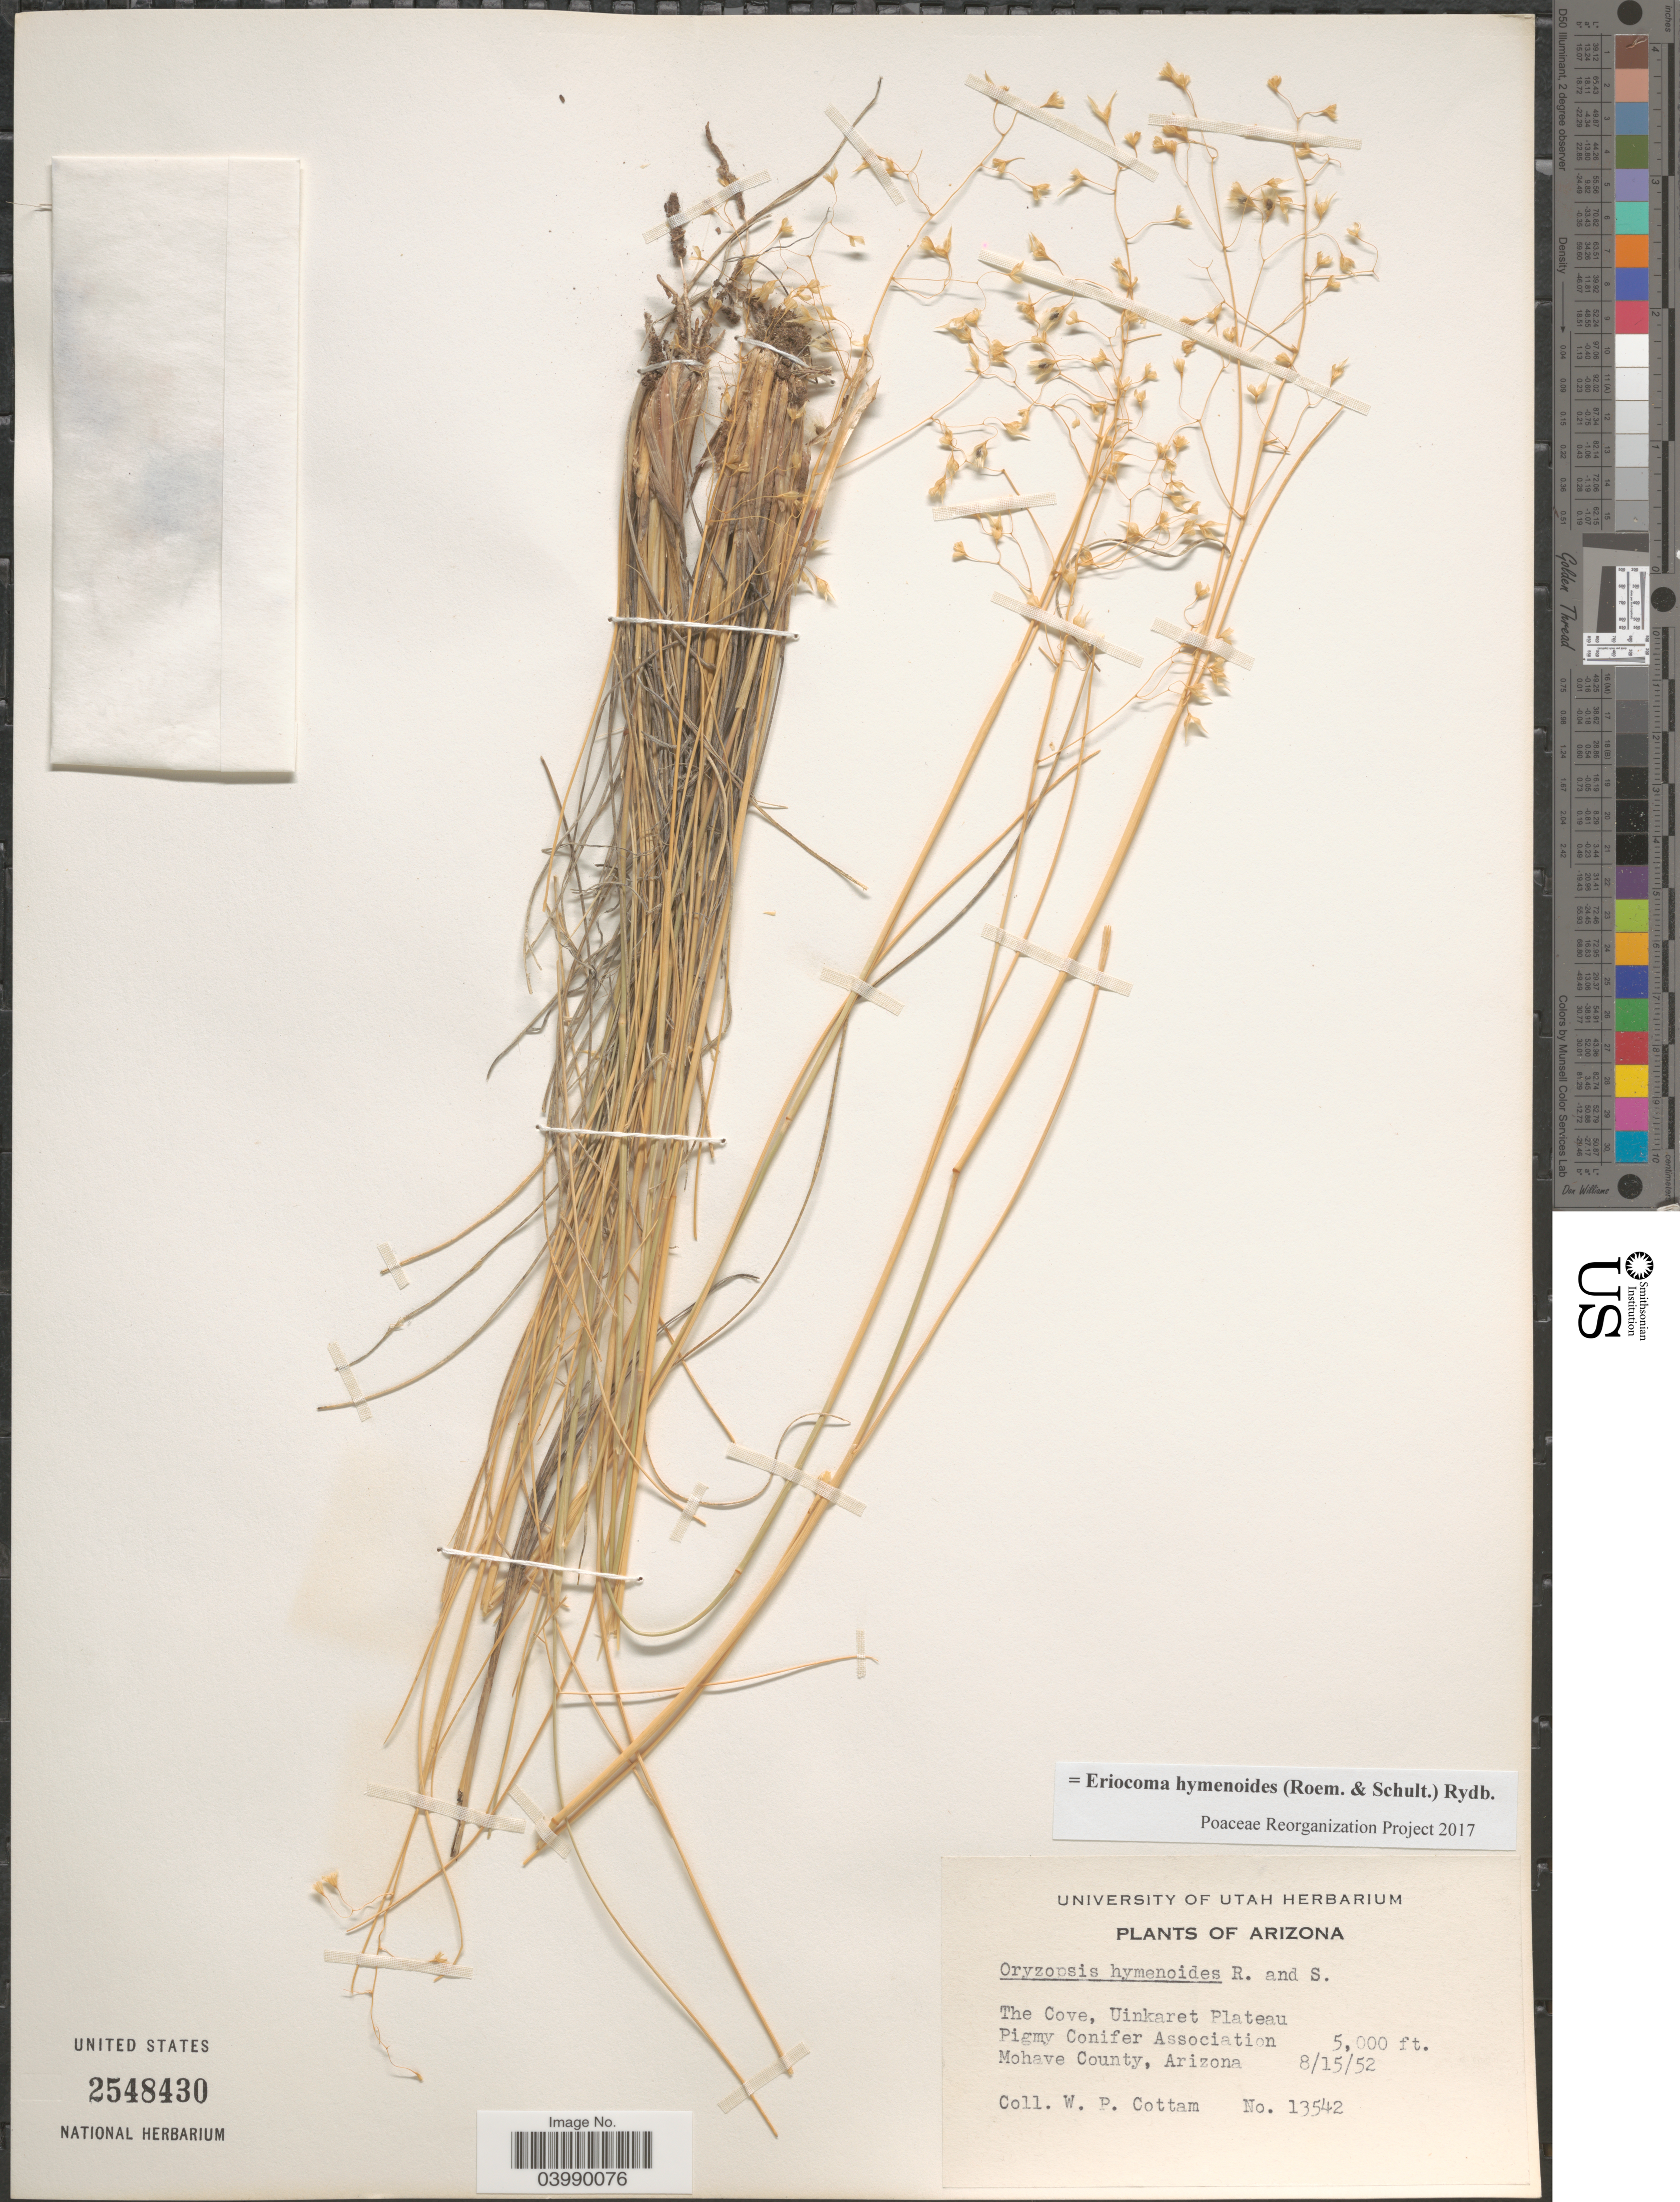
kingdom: Plantae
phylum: Tracheophyta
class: Liliopsida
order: Poales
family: Poaceae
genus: Eriocoma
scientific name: Eriocoma hymenoides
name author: (Roem. & Schult.) Rydb.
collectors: W. Cottam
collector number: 13542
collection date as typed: Transcribed d/m/y: 15/8/52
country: United States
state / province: Arizona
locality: The Cove, Uinkaret Plateau. Pigmy Conifer Association. Mohave County.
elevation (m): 1524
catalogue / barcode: US 2548430